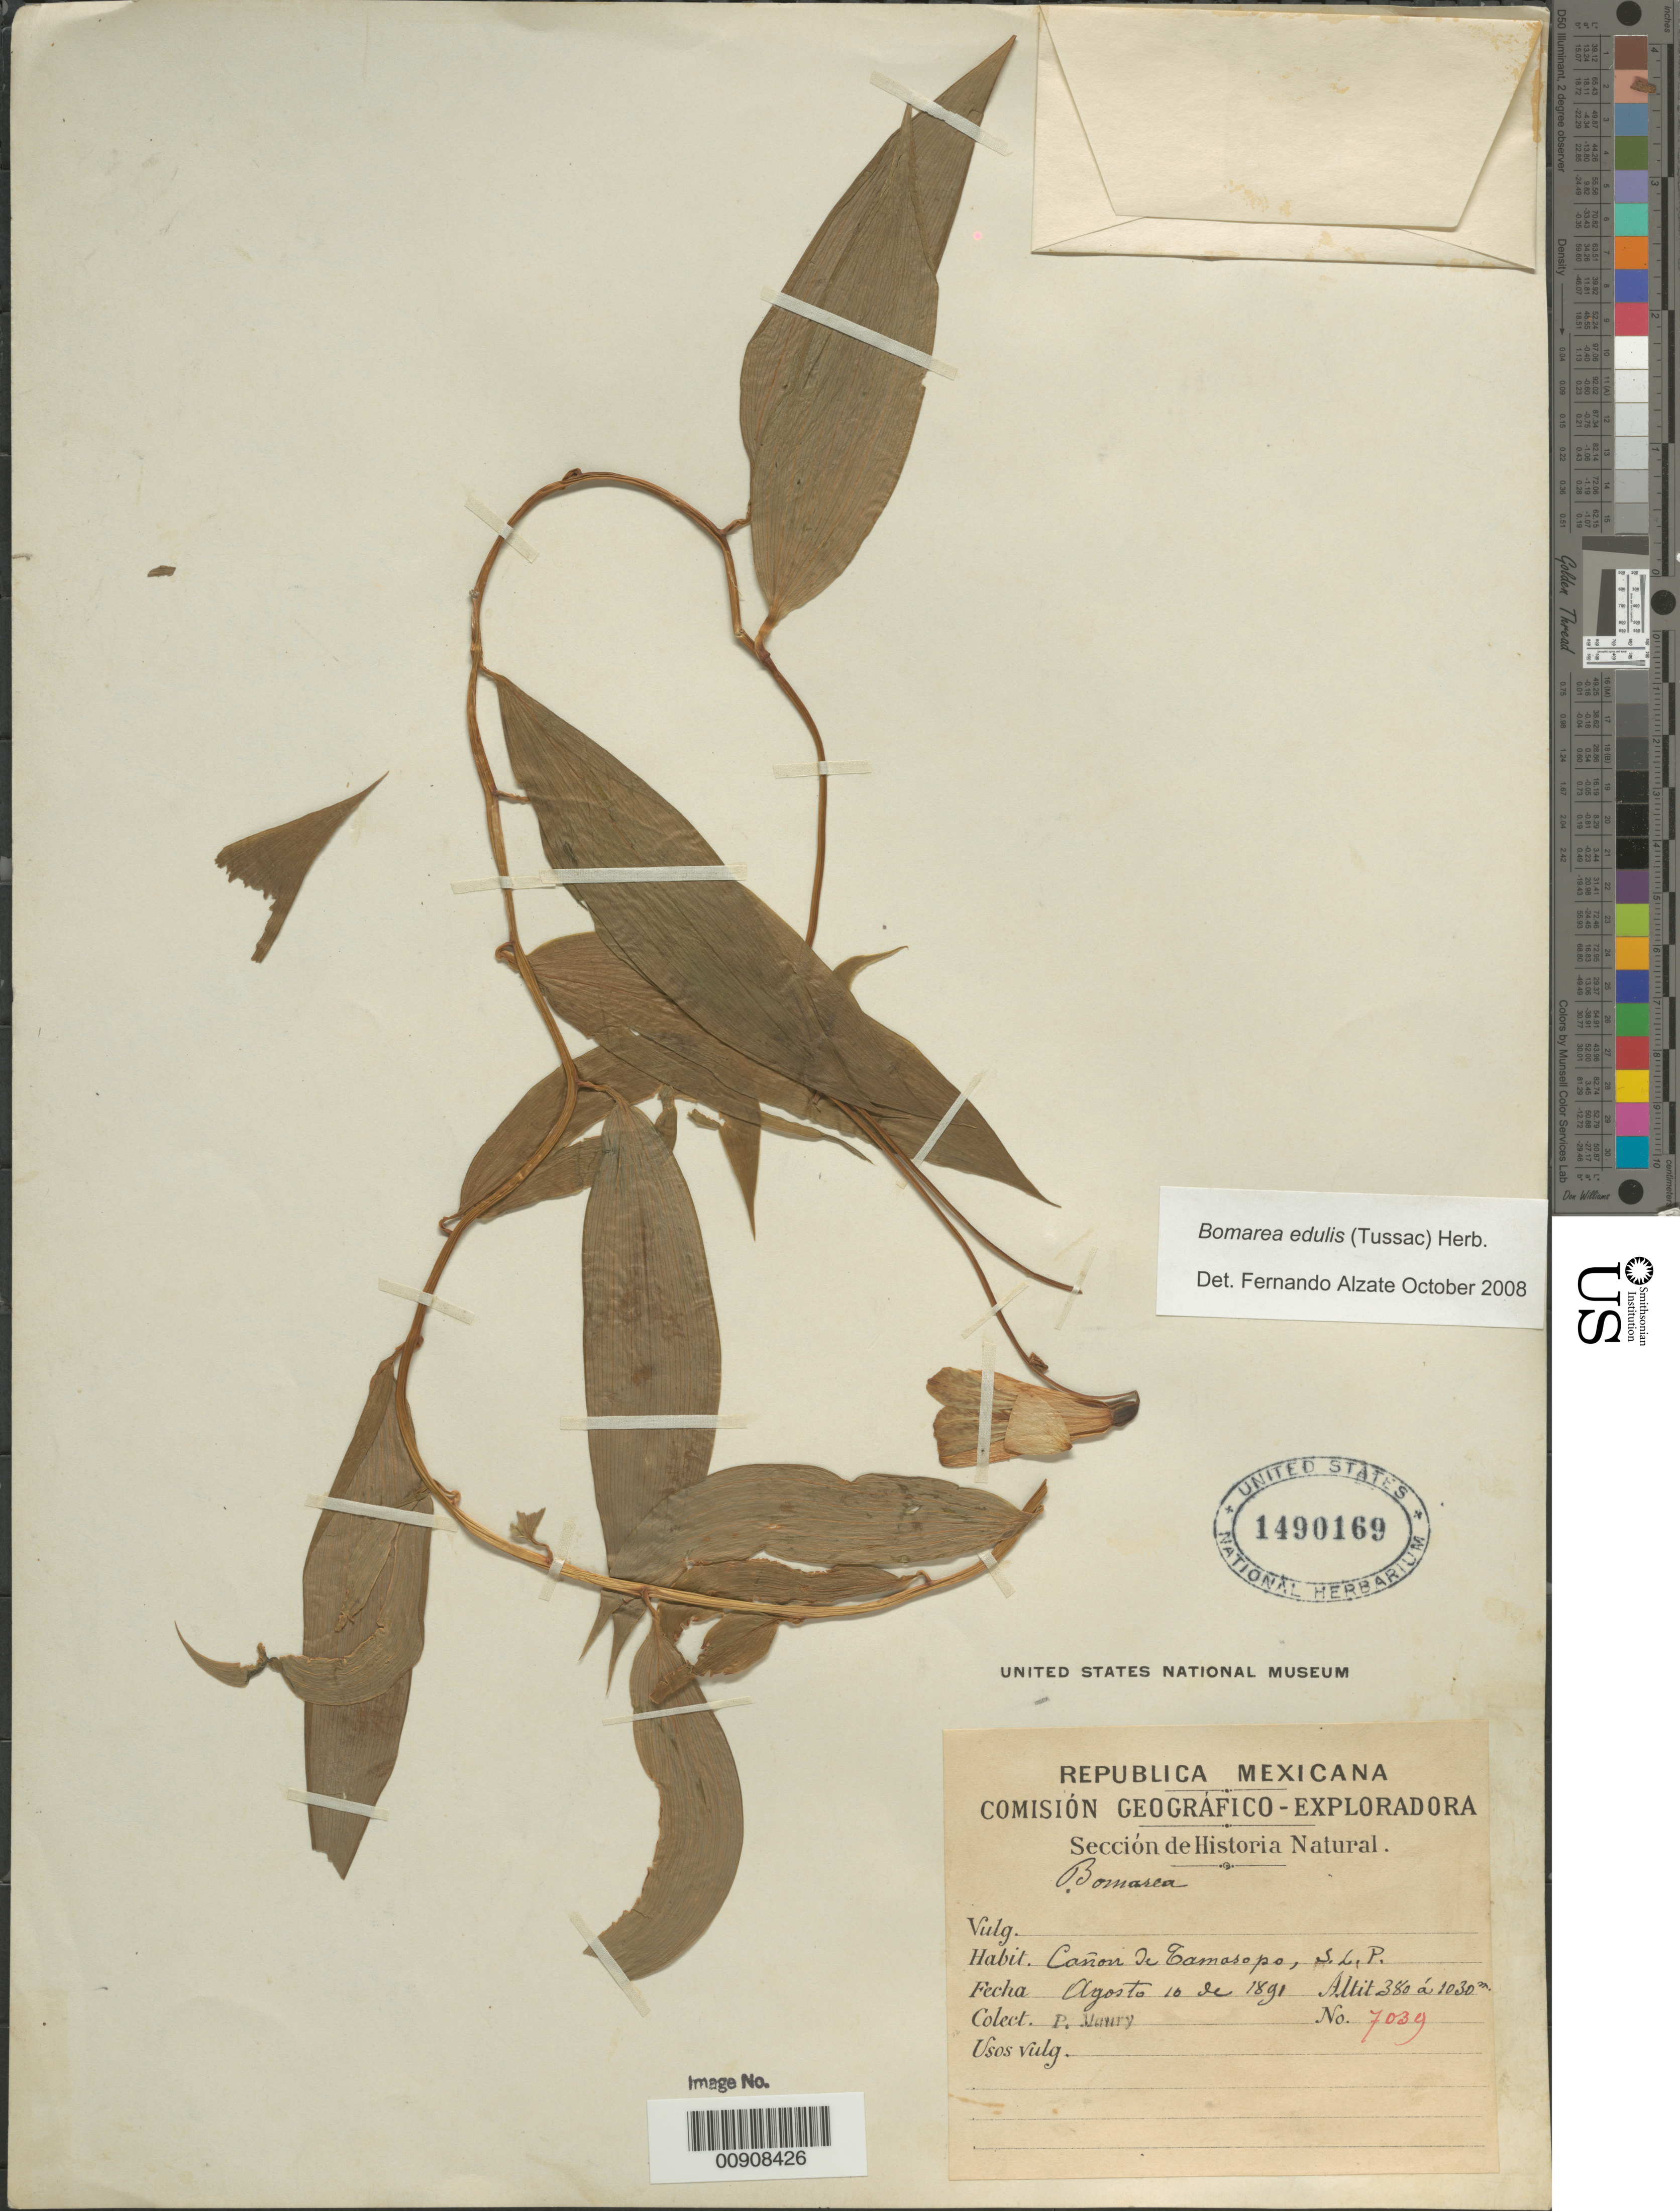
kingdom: Plantae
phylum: Tracheophyta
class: Liliopsida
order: Liliales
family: Alstroemeriaceae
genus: Bomarea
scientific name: Bomarea edulis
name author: (Tussac) Herb.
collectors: P. J. Maury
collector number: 7039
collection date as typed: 10 Aug 1891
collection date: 1891-08-10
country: Mexico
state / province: San Luis Potosí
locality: Cañon de Tamasopo, S.L.P.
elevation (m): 1030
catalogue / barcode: US 1490169